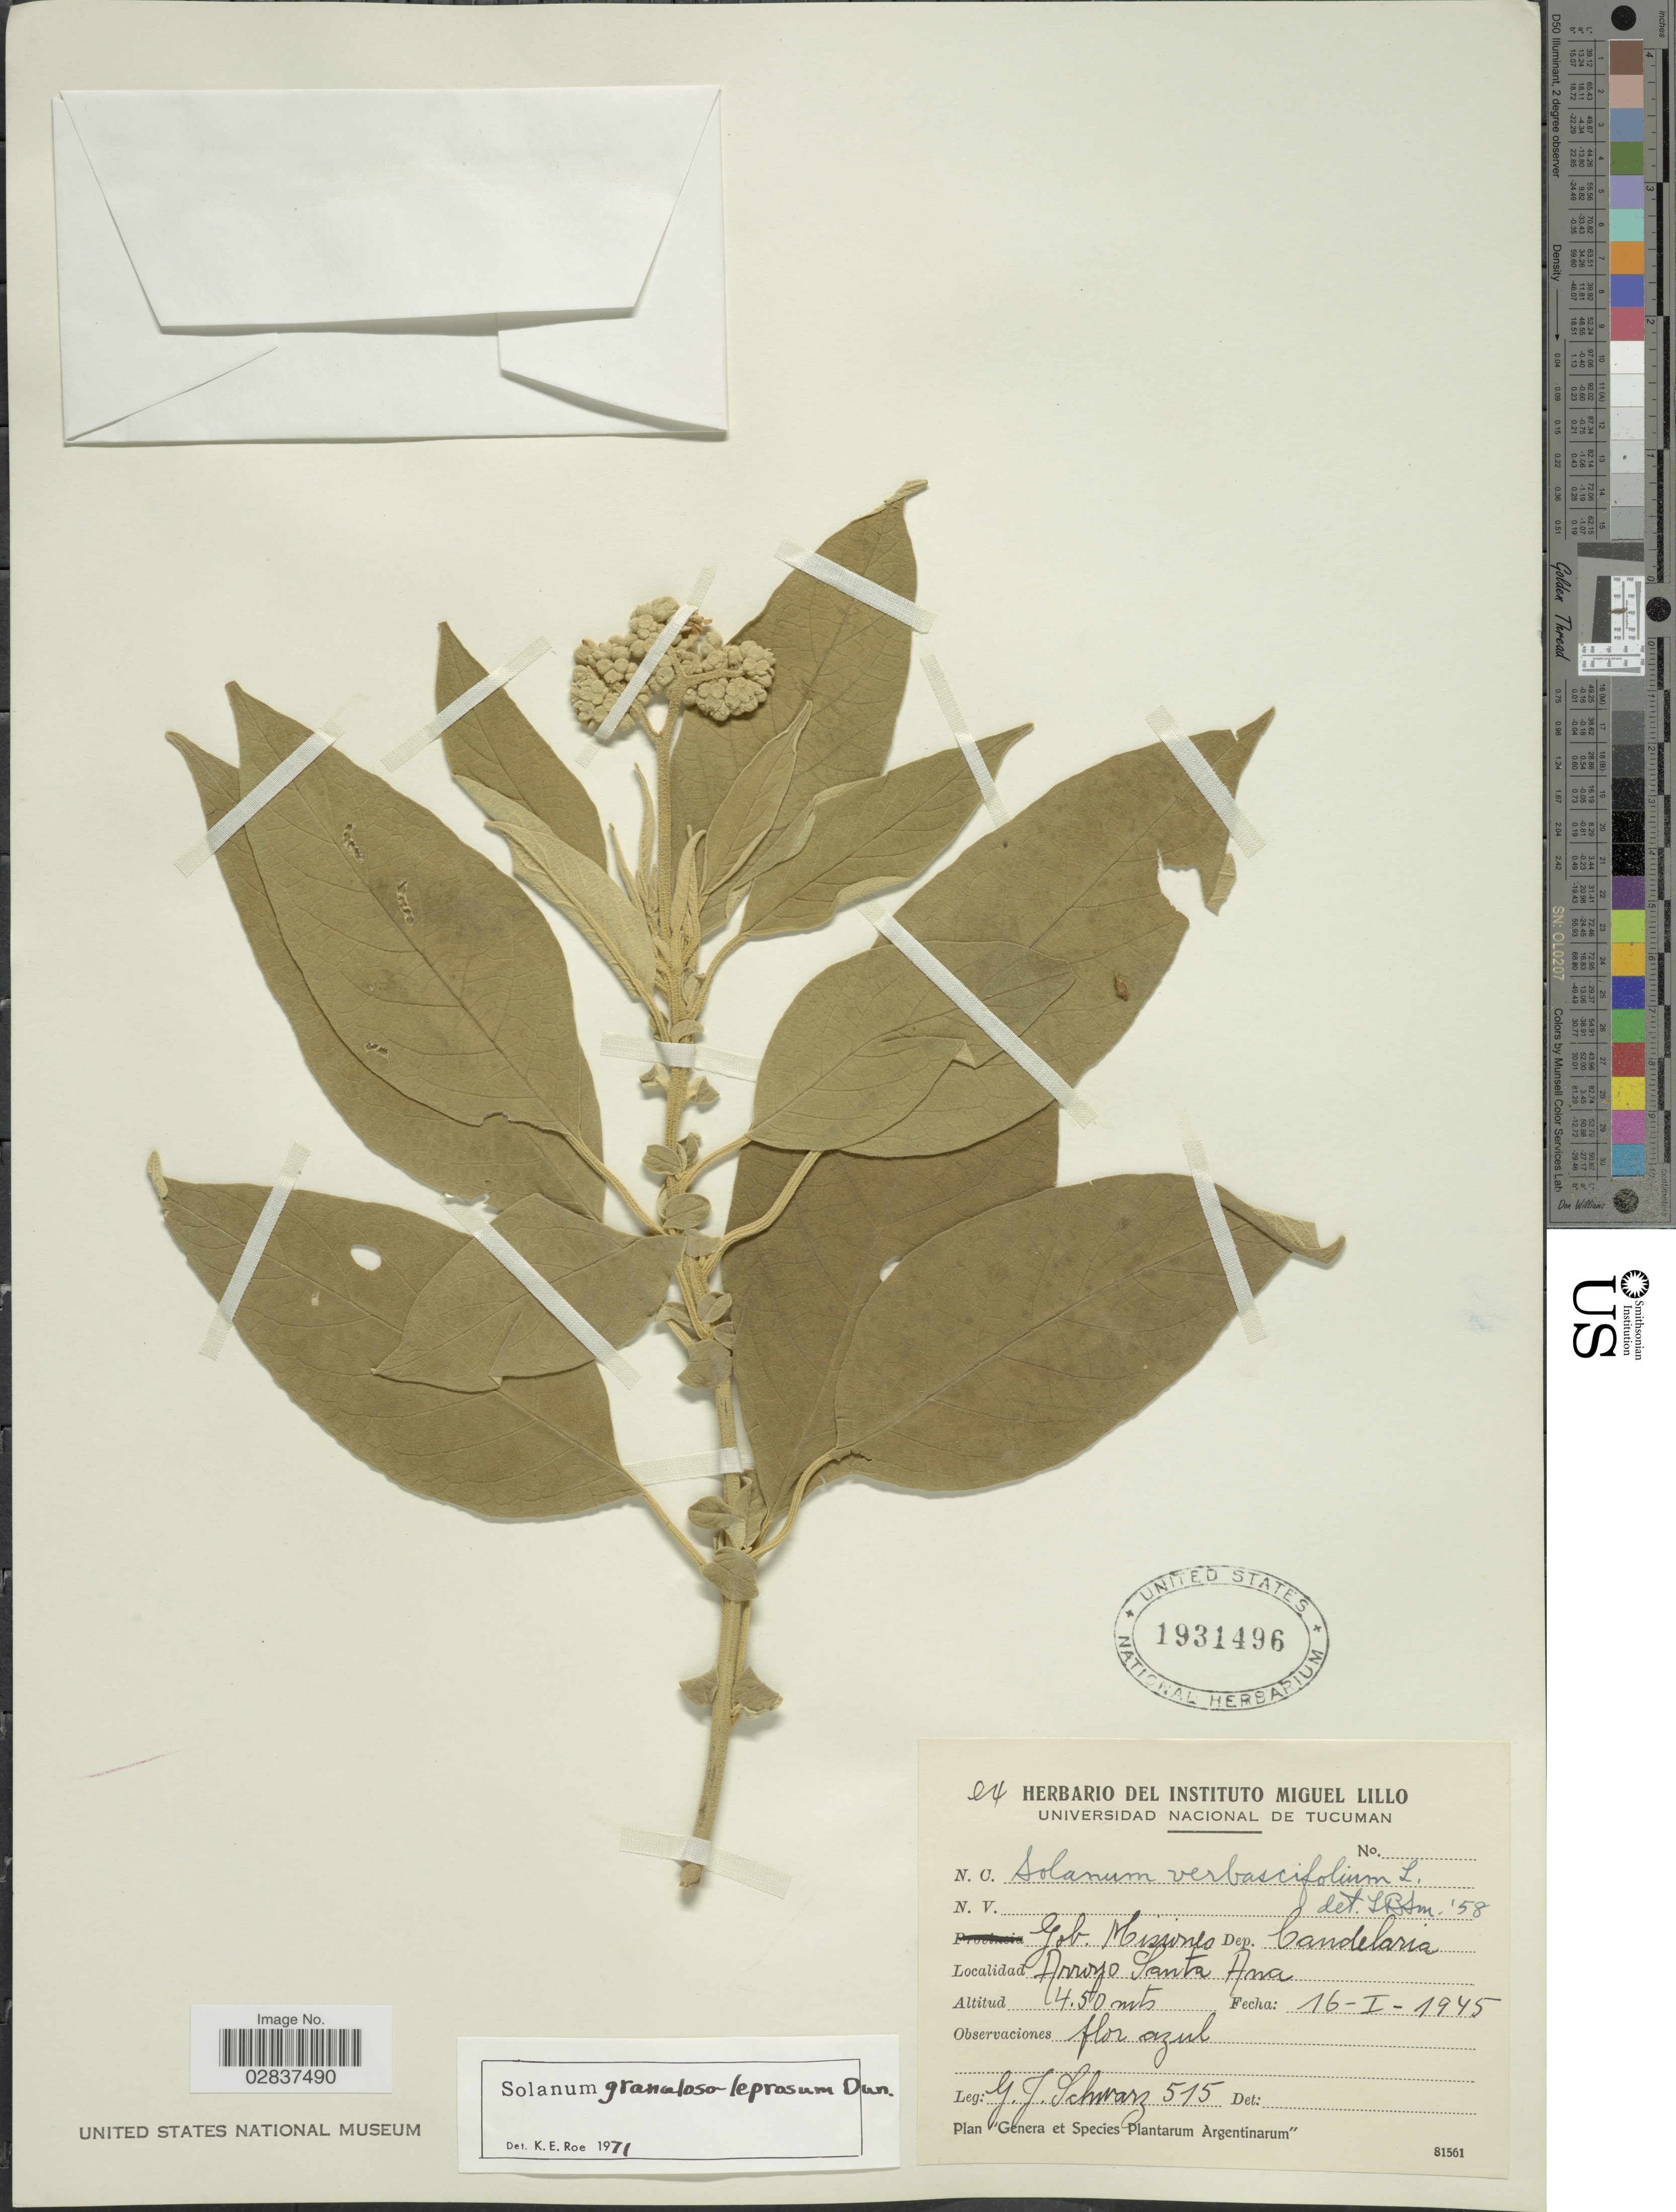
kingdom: Plantae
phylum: Tracheophyta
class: Magnoliopsida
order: Solanales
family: Solanaceae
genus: Solanum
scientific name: Solanum granuloso-leprosum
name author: Dunal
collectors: G. J. Schwarz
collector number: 515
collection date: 1945-01-16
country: Argentina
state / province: Misiones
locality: Gob. Misiones, Dep. Candelaria, Arroyo Santa Ana.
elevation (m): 4.5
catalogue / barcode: US 1931496